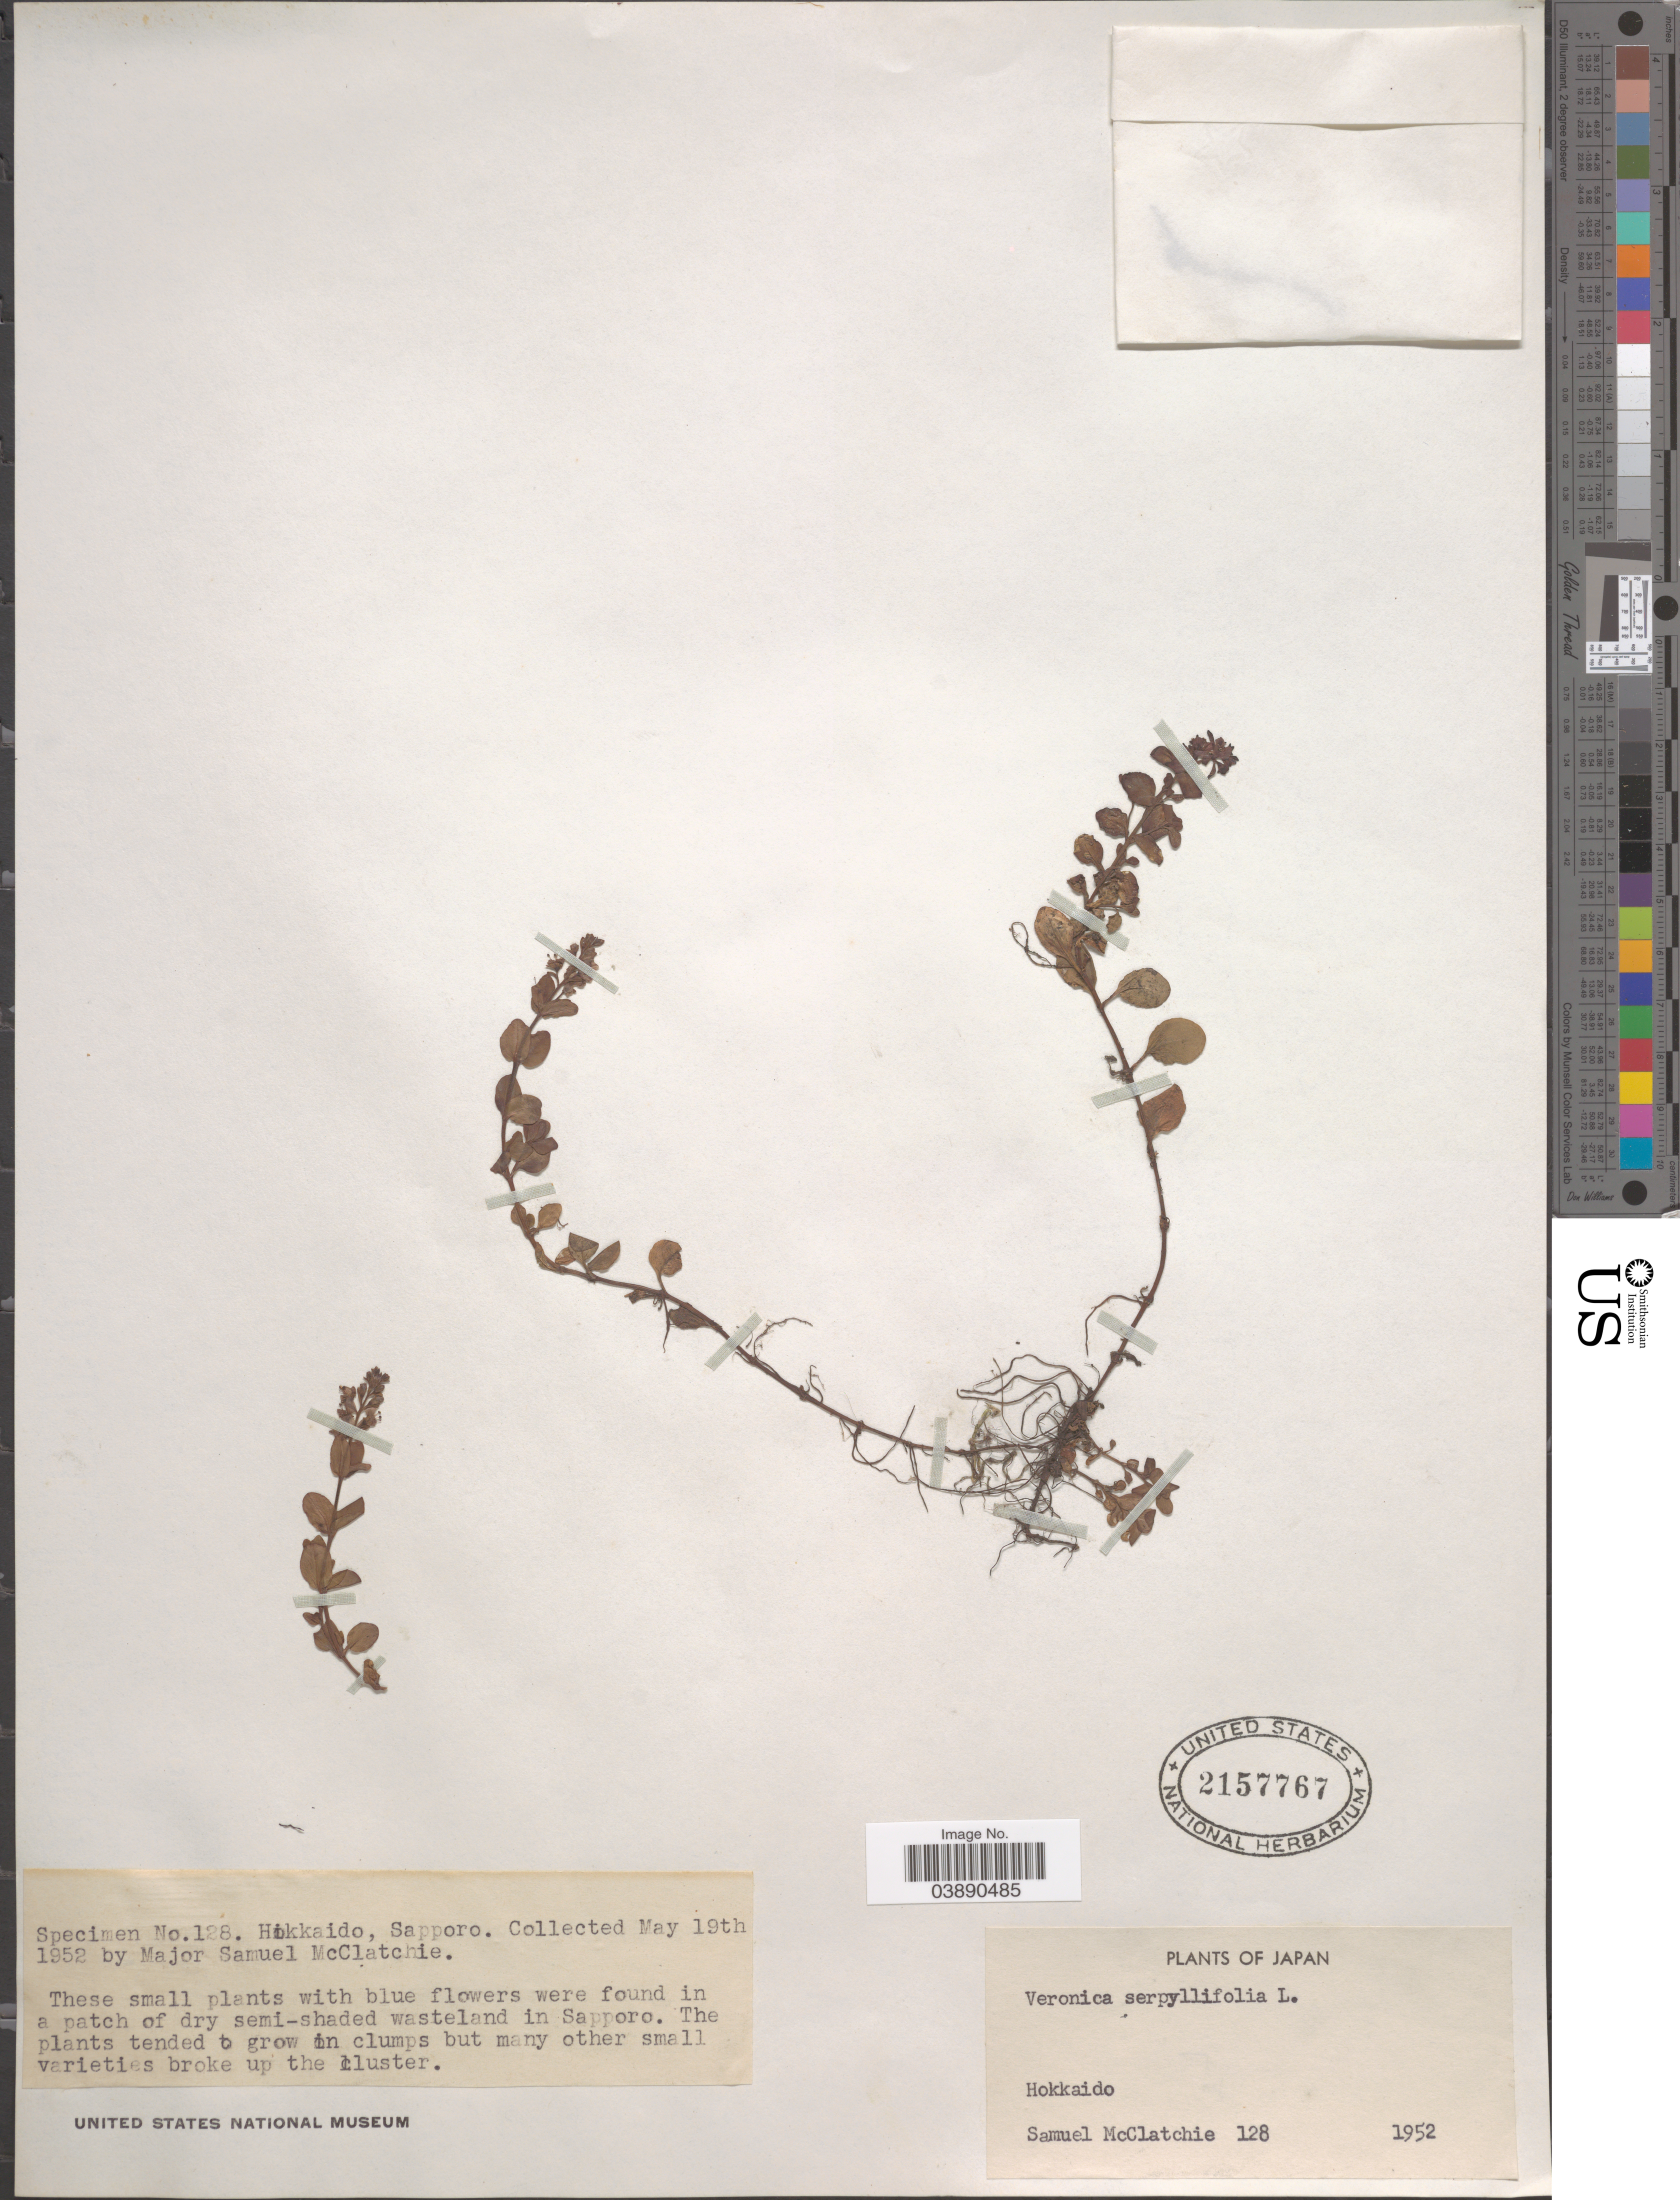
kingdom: Plantae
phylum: Tracheophyta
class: Magnoliopsida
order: Lamiales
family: Plantaginaceae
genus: Veronica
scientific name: Veronica serpyllifolia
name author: L.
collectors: S. McClatchie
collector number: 128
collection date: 1952-05-19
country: Japan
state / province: Hokkaidō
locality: Wasteland in Sapporo.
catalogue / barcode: US 2157767